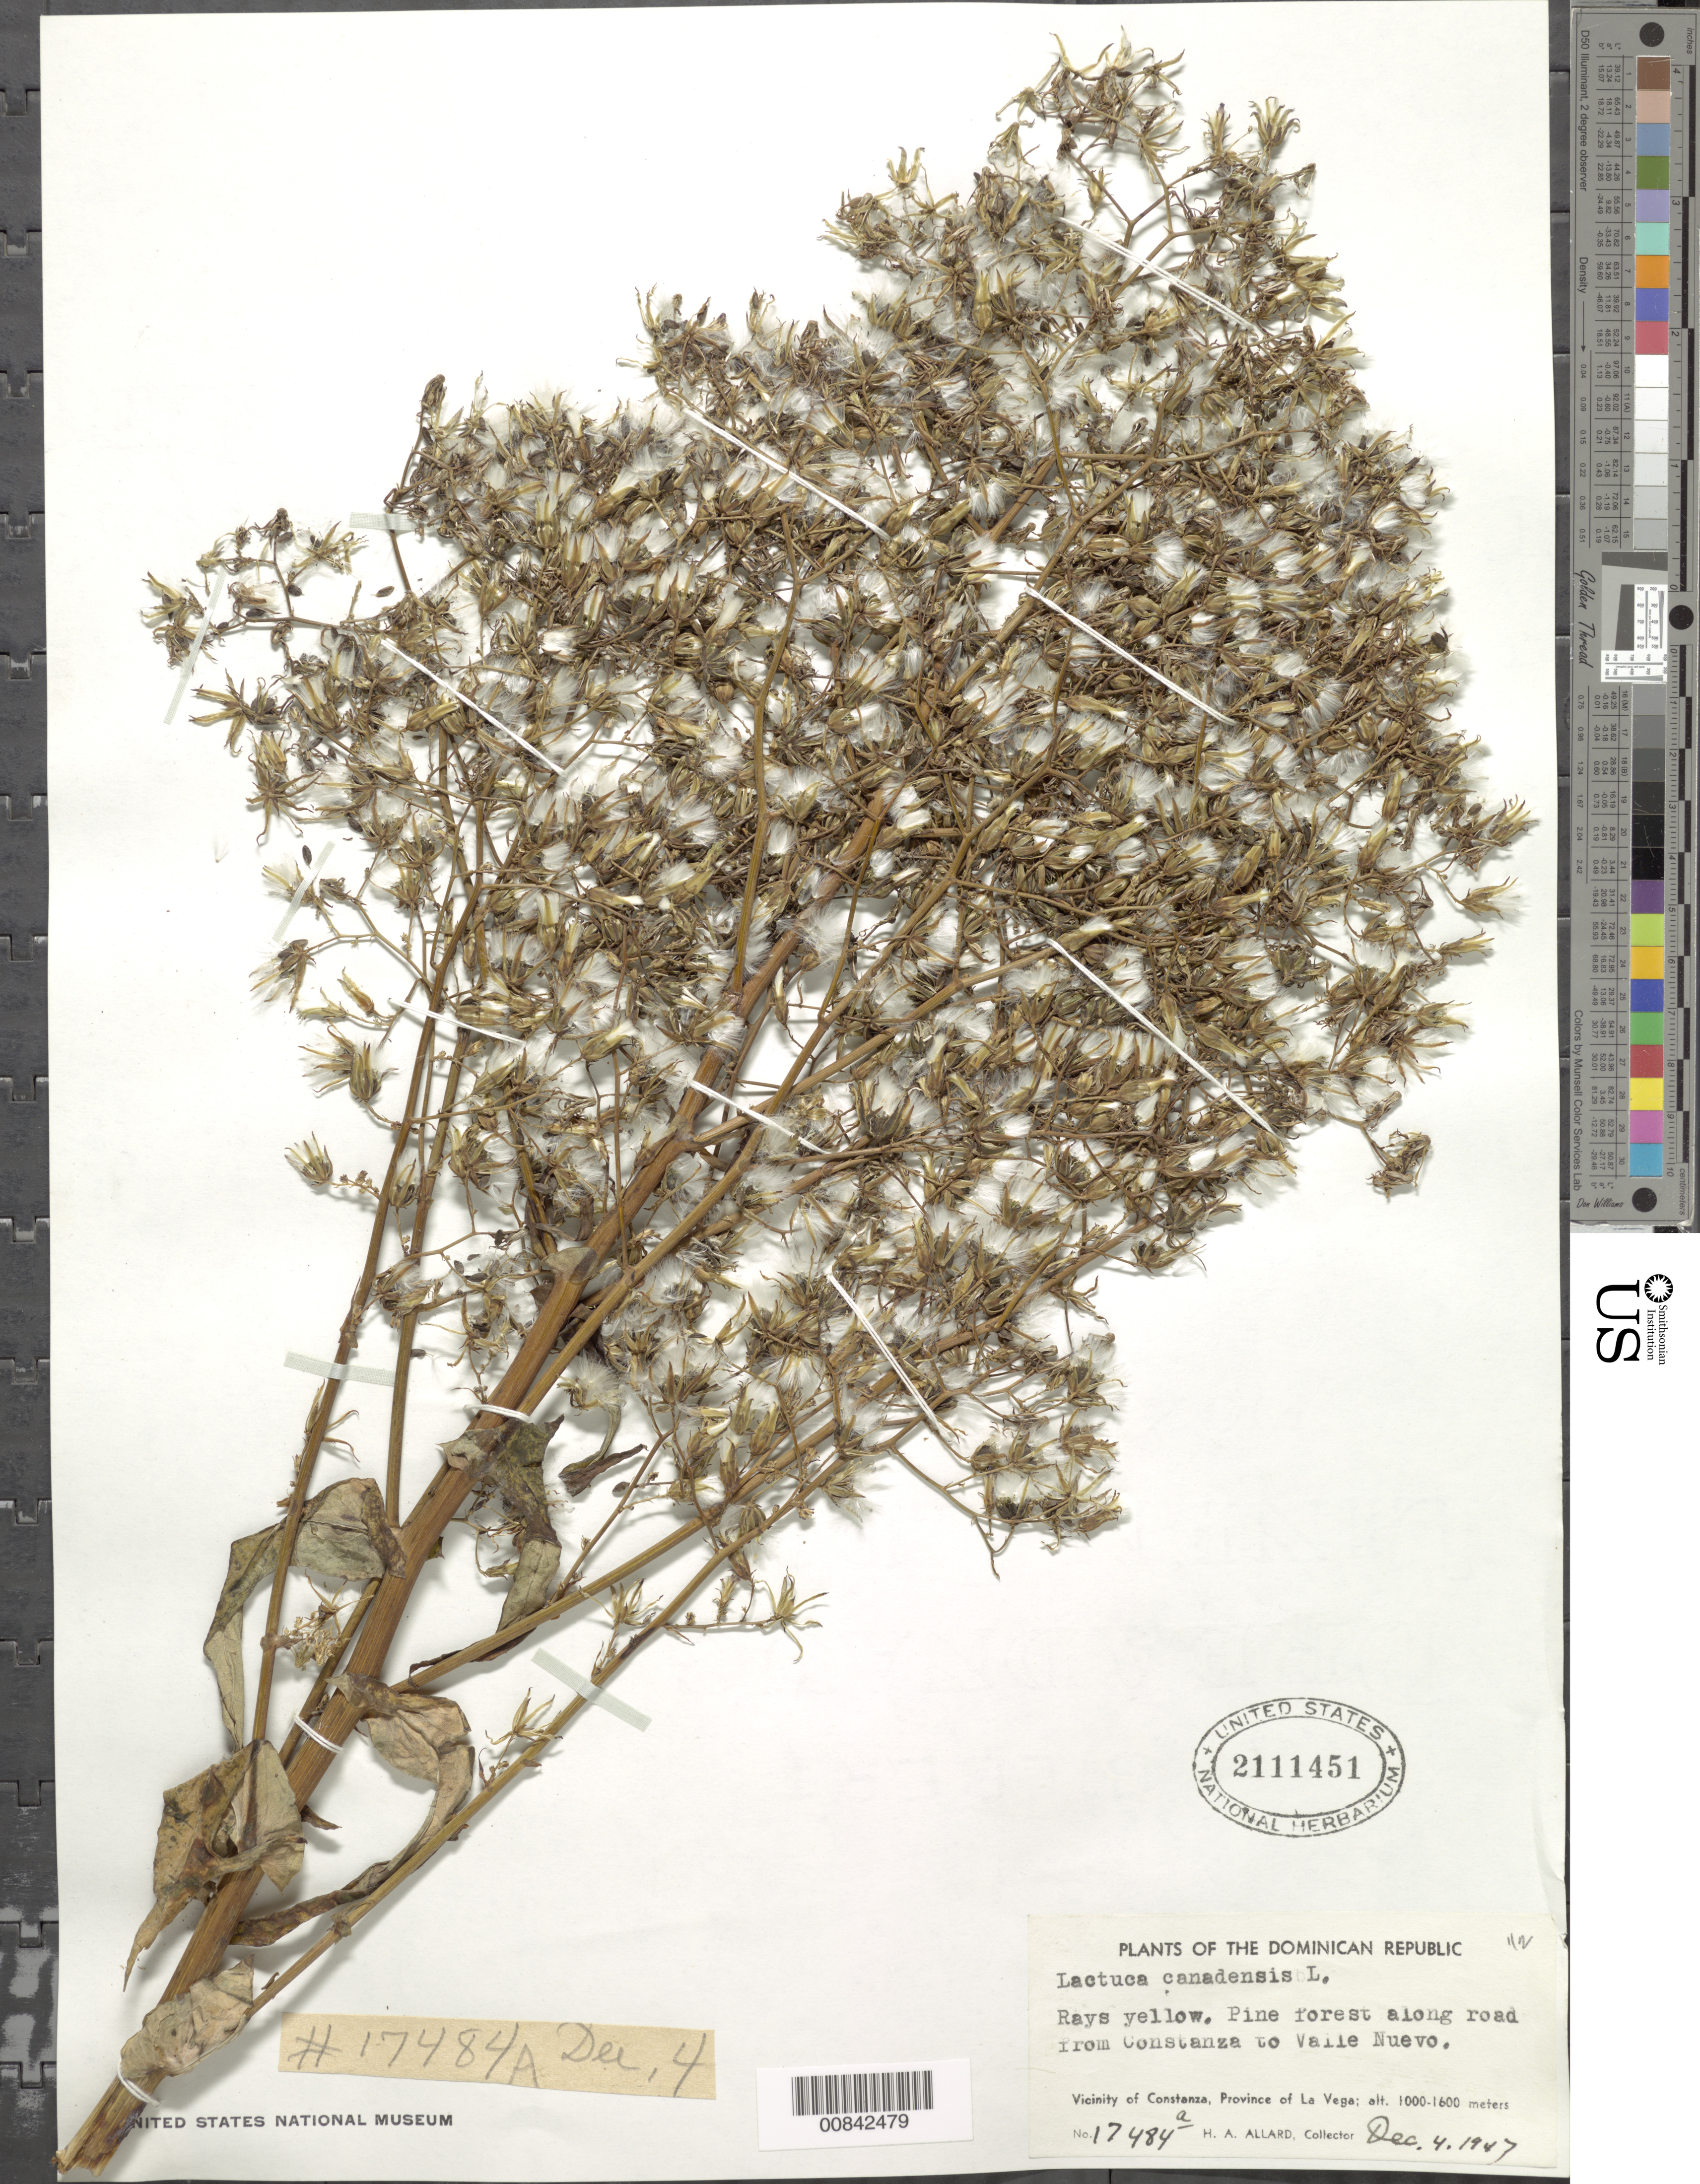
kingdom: Plantae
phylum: Tracheophyta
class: Magnoliopsida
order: Asterales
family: Asteraceae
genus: Lactuca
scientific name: Lactuca canadensis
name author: L.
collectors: H. A. Allard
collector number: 17484A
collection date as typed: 04 Dec 1947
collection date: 1947-12-04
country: Dominican Republic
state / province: La Vega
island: Hispaniola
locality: Vicinity of Constanza, along road from Constanza to Valle Nuevo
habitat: Pine forest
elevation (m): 1000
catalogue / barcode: US 2111451